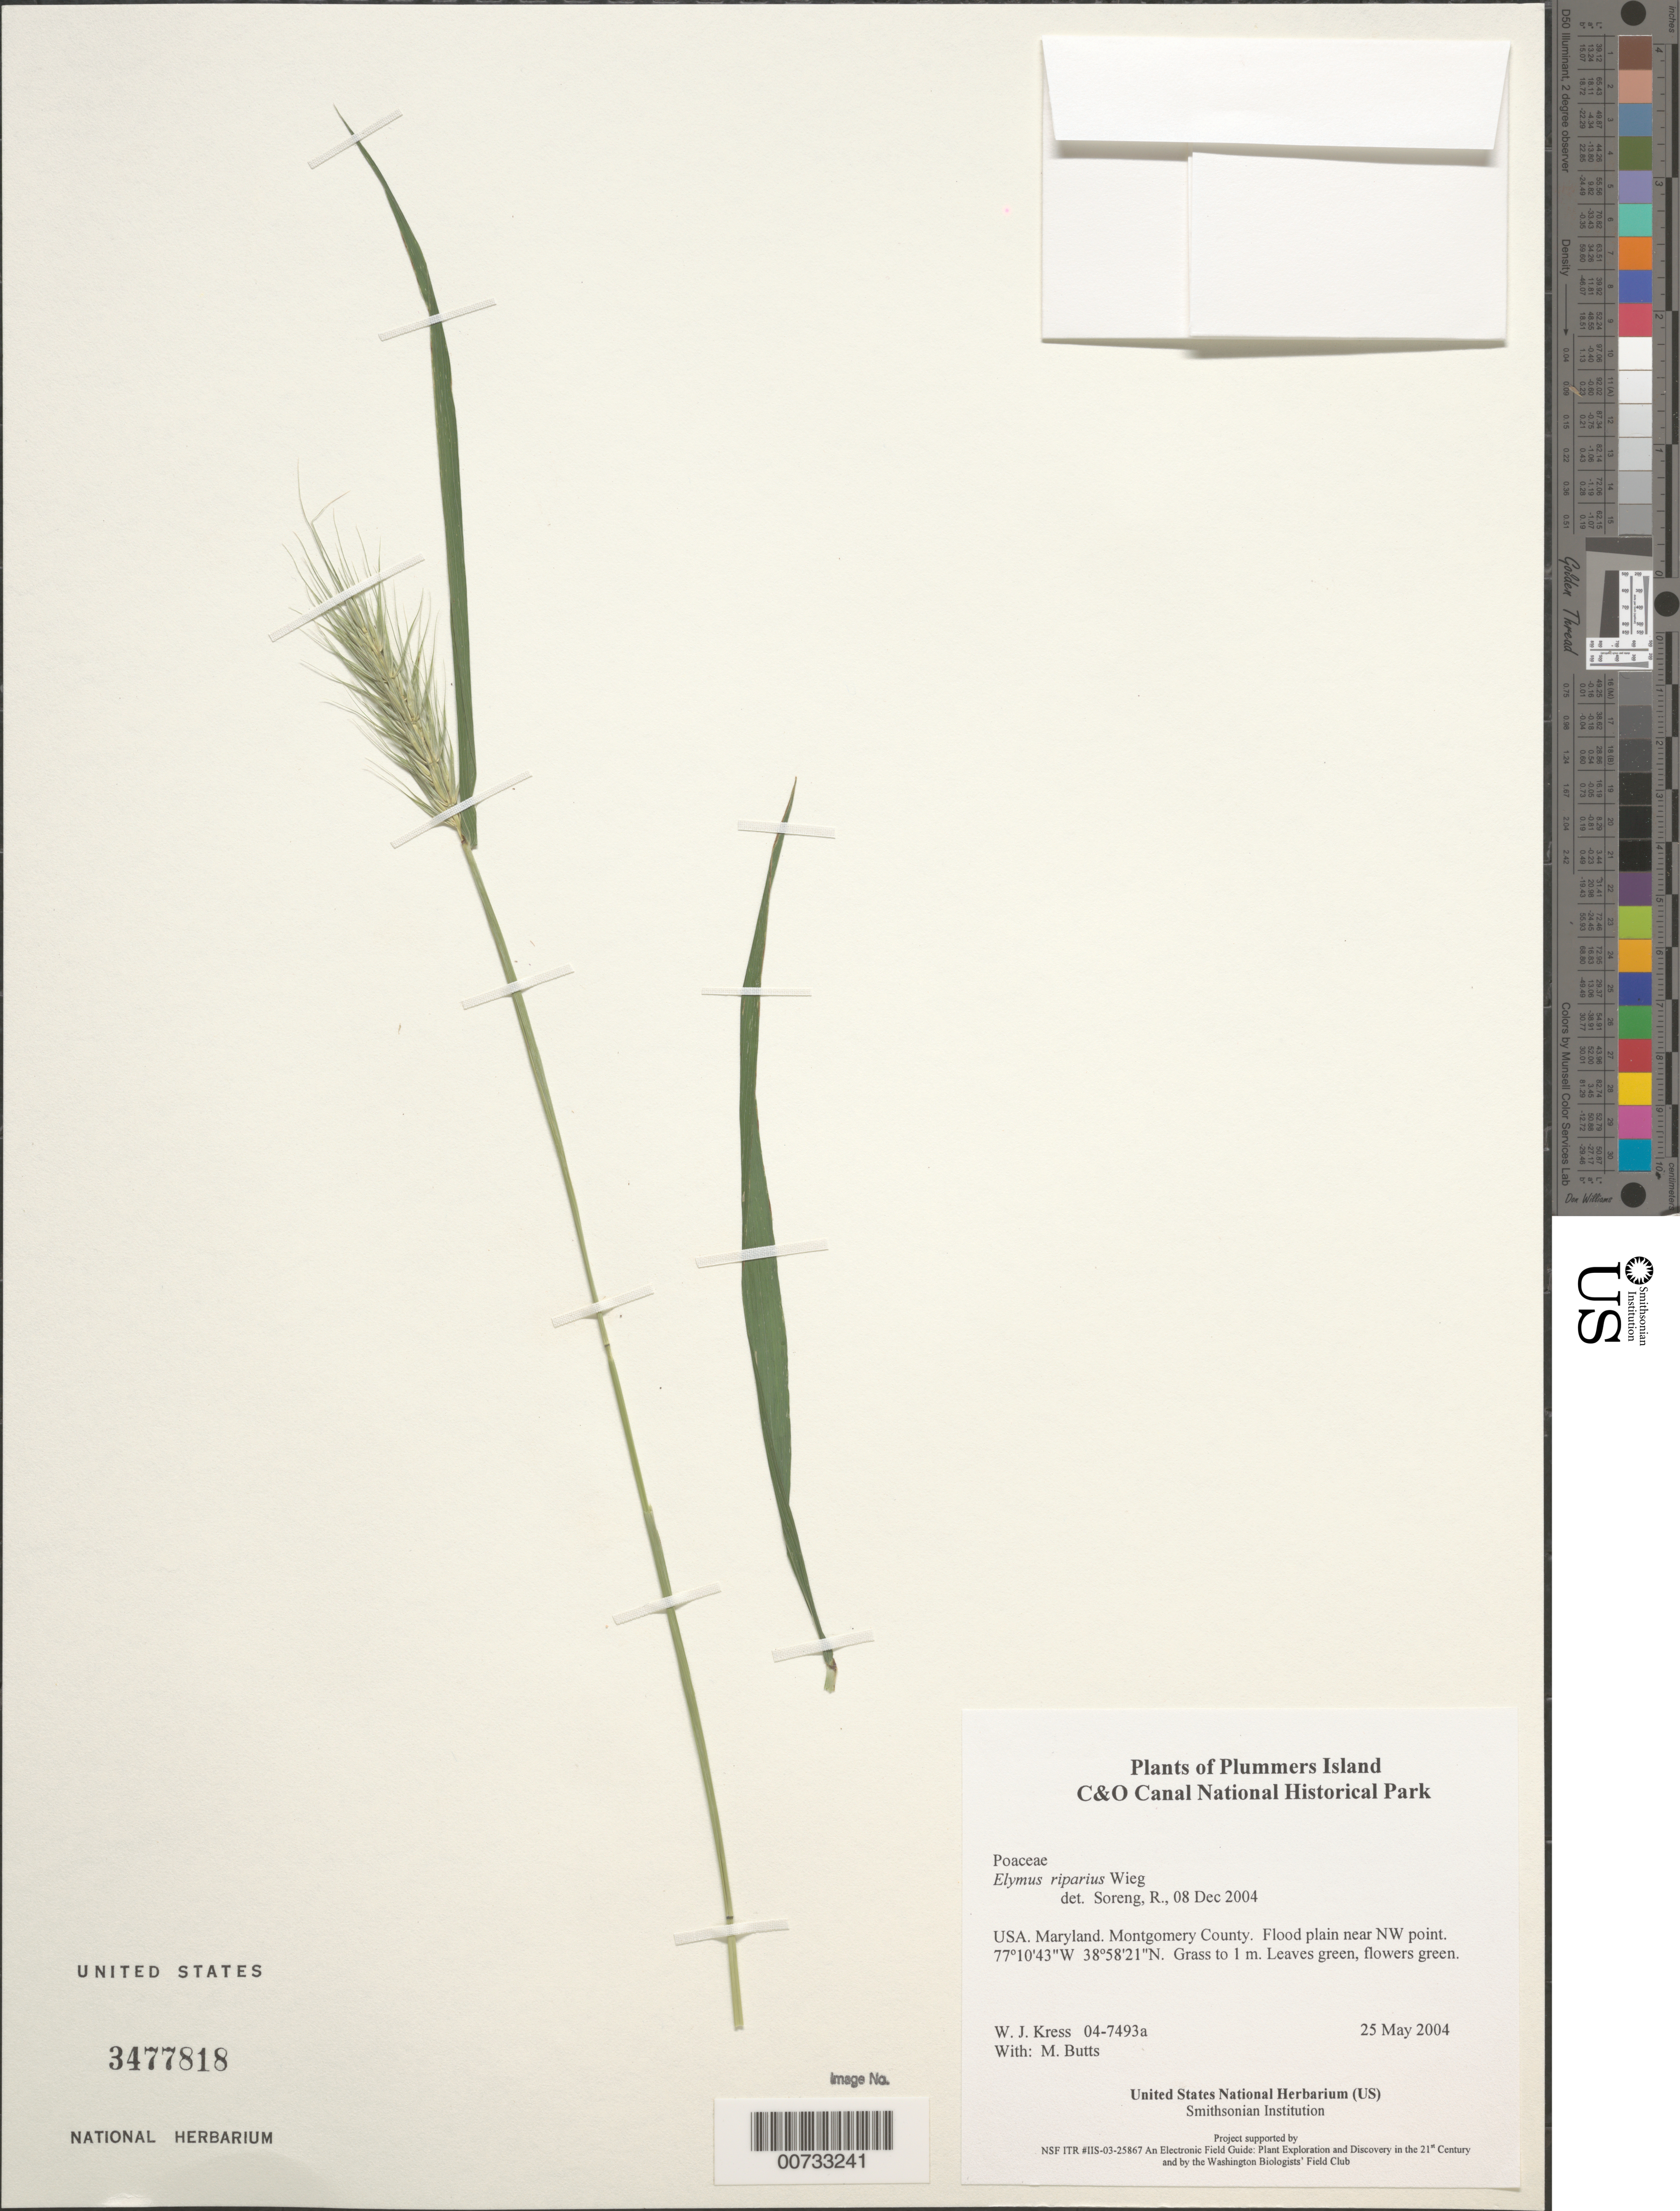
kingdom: Plantae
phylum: Tracheophyta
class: Liliopsida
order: Poales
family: Poaceae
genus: Elymus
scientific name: Elymus riparius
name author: Wiegand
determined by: Soreng, Robert J., Research Associate (BOT), Smithsonian Institution - National Museum of Natural History (UNITED STATES)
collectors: W. J. Kress & M. B. Butts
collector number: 04-7493a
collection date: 2004-05-25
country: United States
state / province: Maryland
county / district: Montgomery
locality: Chesapeake and Ohio Canal National Historical Park, Plummers Island, flood plain near NW point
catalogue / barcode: US 3477818